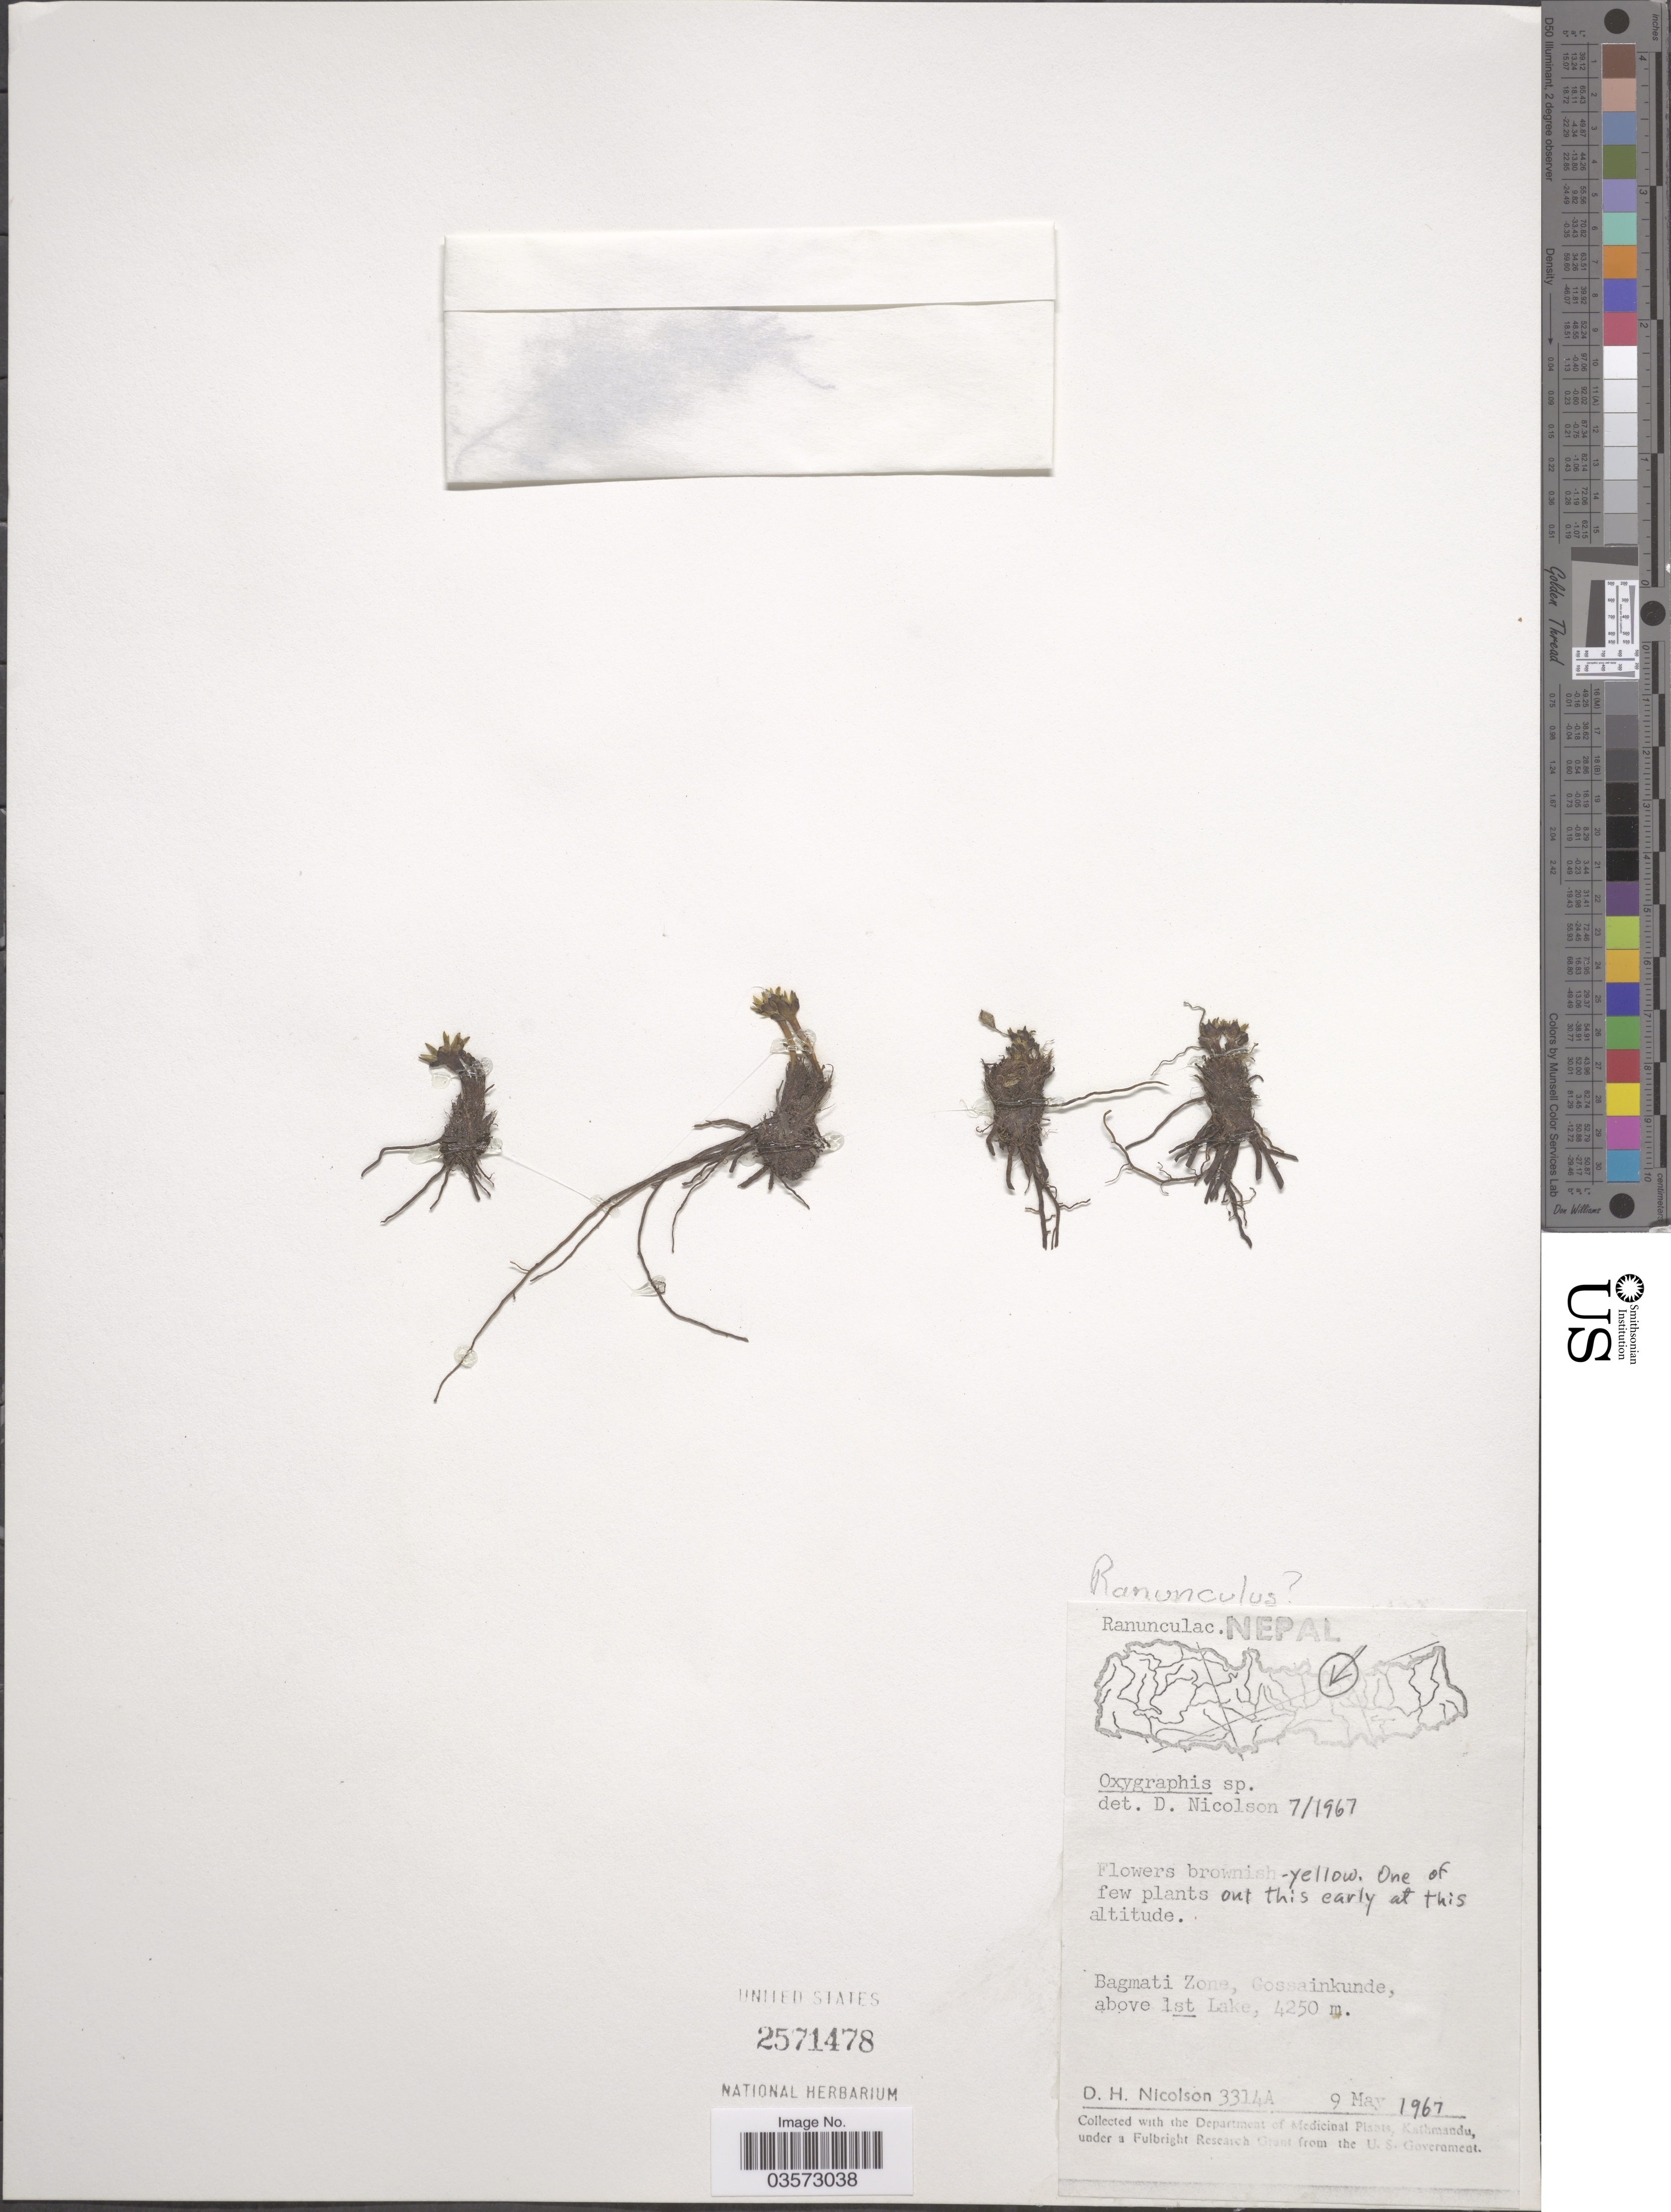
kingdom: Plantae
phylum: Tracheophyta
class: Magnoliopsida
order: Ranunculales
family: Ranunculaceae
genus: Ranunculus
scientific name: Ranunculus sp.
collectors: D. H. Nicolson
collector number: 3314A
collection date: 1967-05-09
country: Nepal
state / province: Bagmati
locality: Bagmati Zone, Gossainkunde, above 1st Lake.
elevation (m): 4250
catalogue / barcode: US 2571478